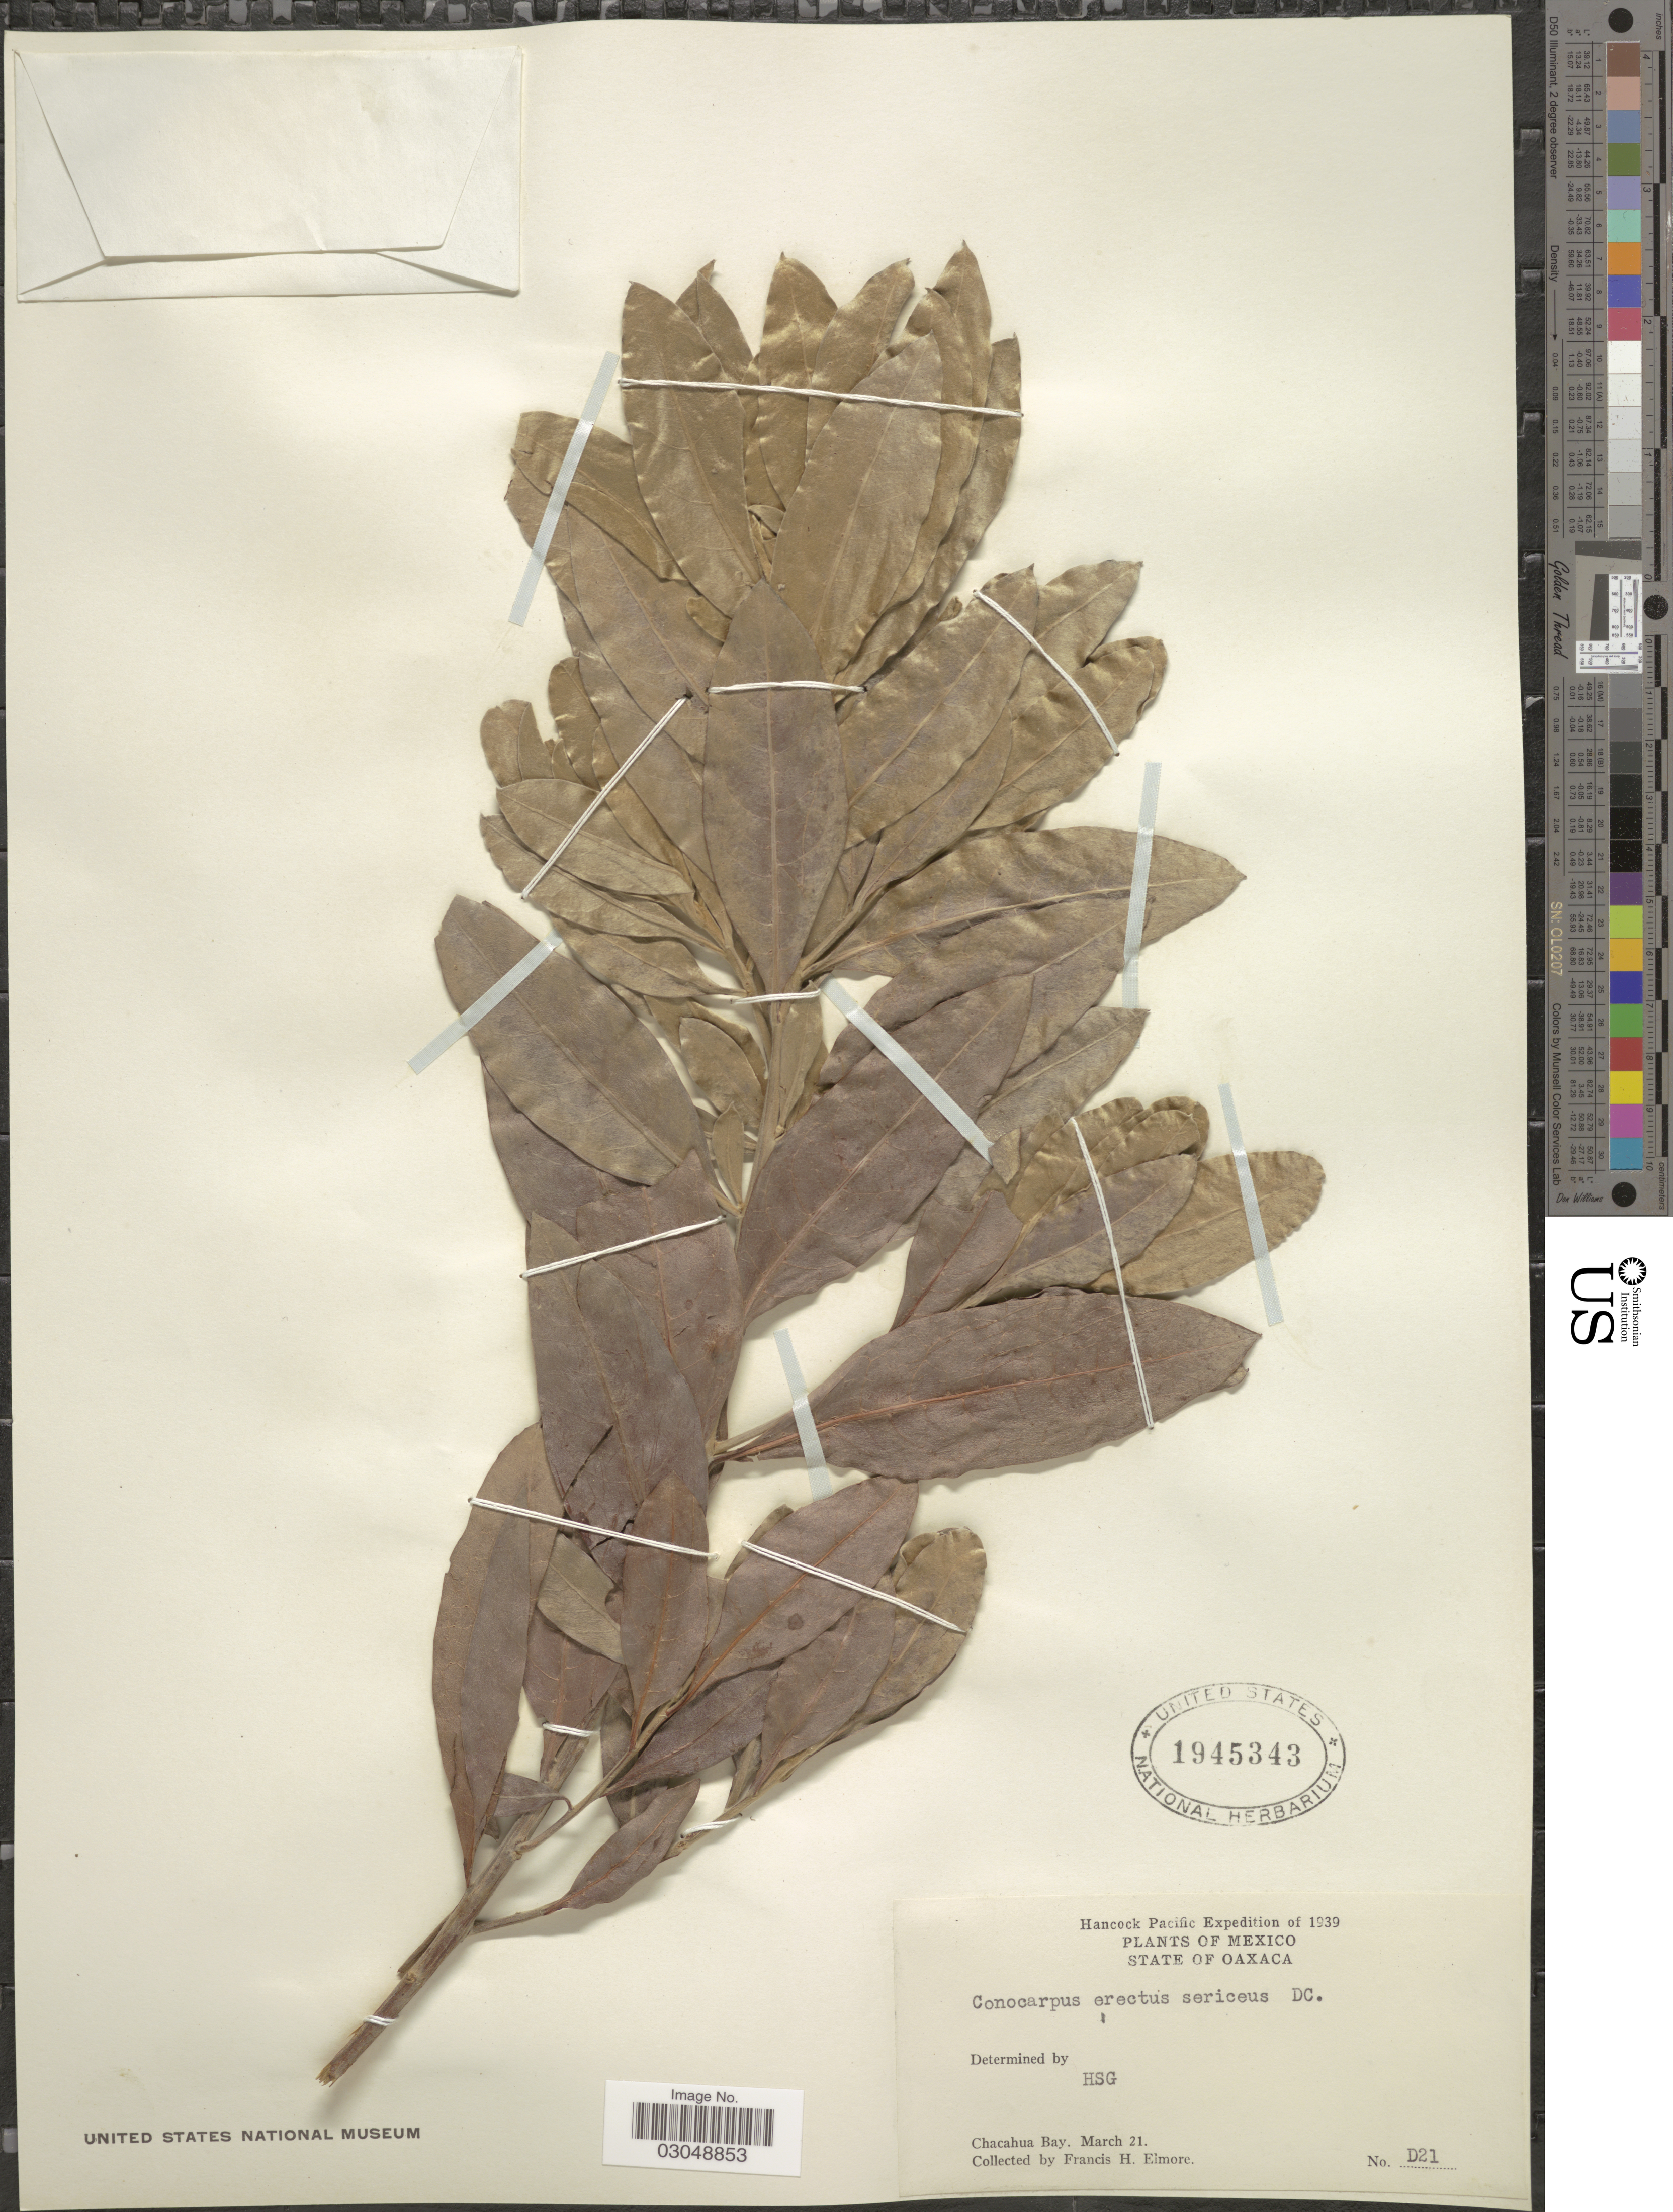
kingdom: Plantae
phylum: Tracheophyta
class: Magnoliopsida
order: Myrtales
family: Combretaceae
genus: Conocarpus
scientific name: Conocarpus erectus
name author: L.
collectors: F. H. Elmore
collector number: D21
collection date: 1939-03-21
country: Mexico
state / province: Oaxaca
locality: Chacahua Bay.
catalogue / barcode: US 1945343